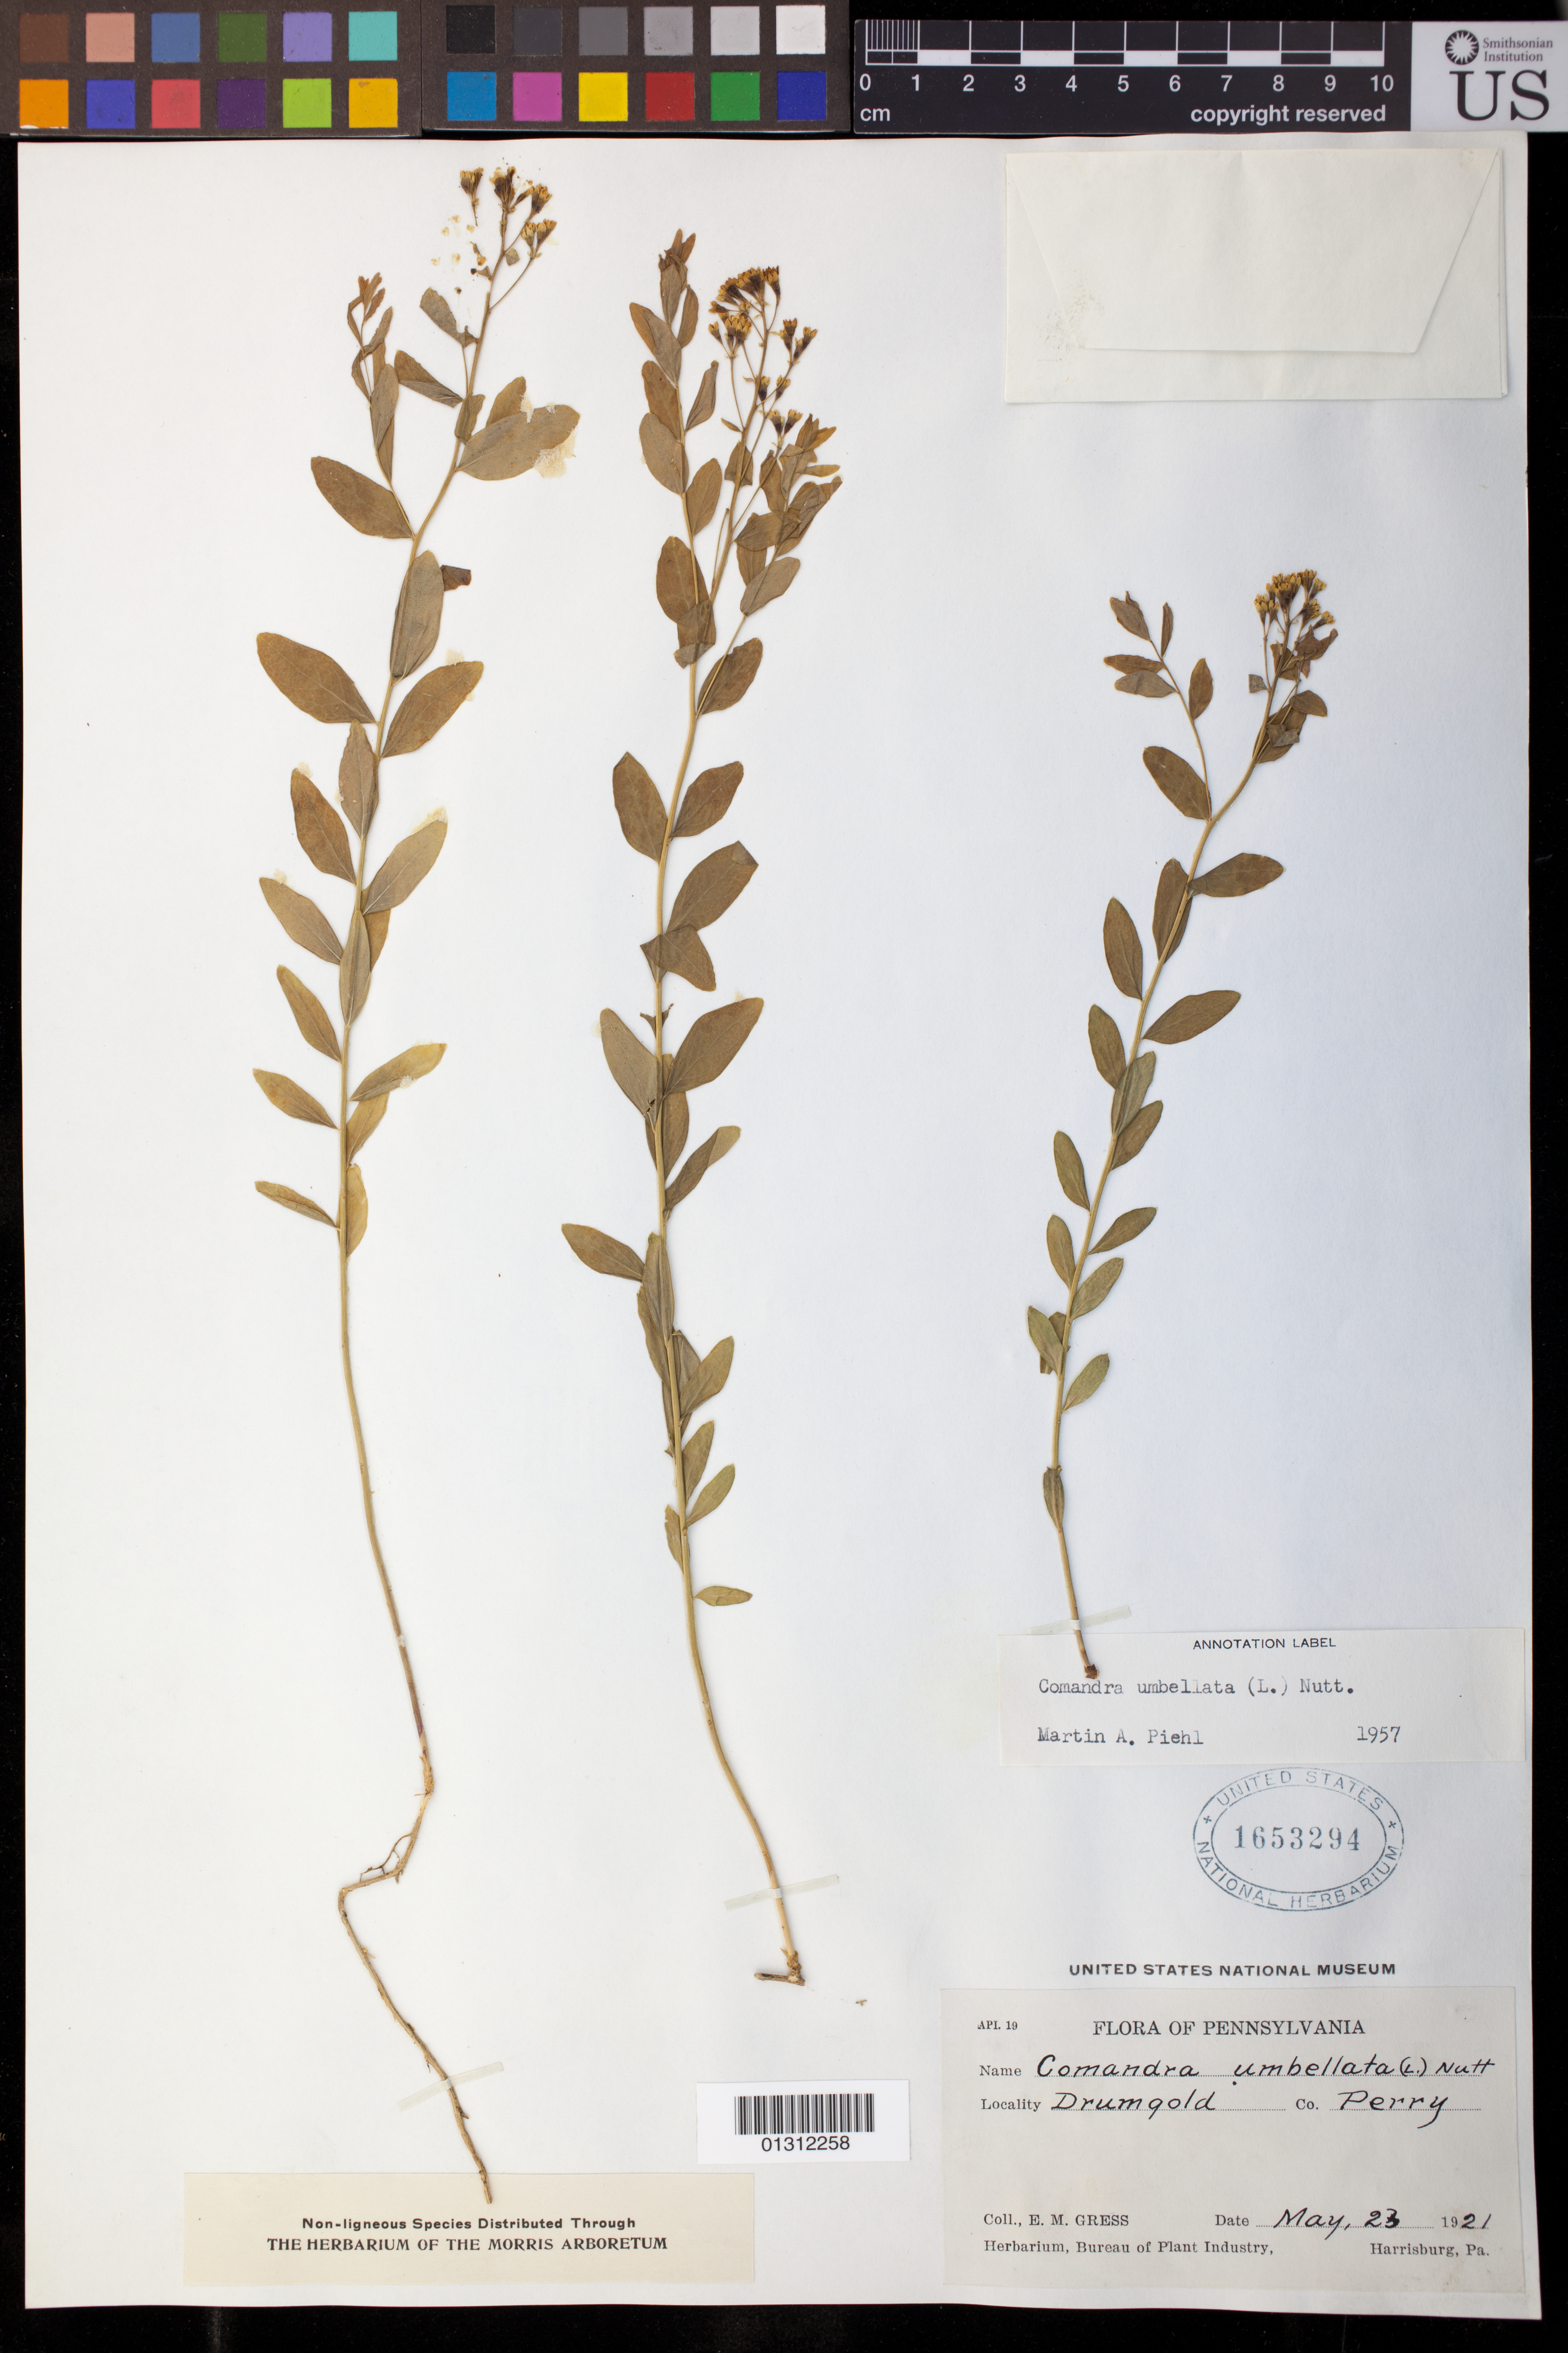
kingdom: Plantae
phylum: Tracheophyta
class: Magnoliopsida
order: Santalales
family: Comandraceae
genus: Comandra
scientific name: Comandra umbellata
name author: (L.) Nutt.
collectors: E. Gress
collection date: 1921-05-23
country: United States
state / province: Pennsylvania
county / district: Perry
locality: Drumgold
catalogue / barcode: US 1653294